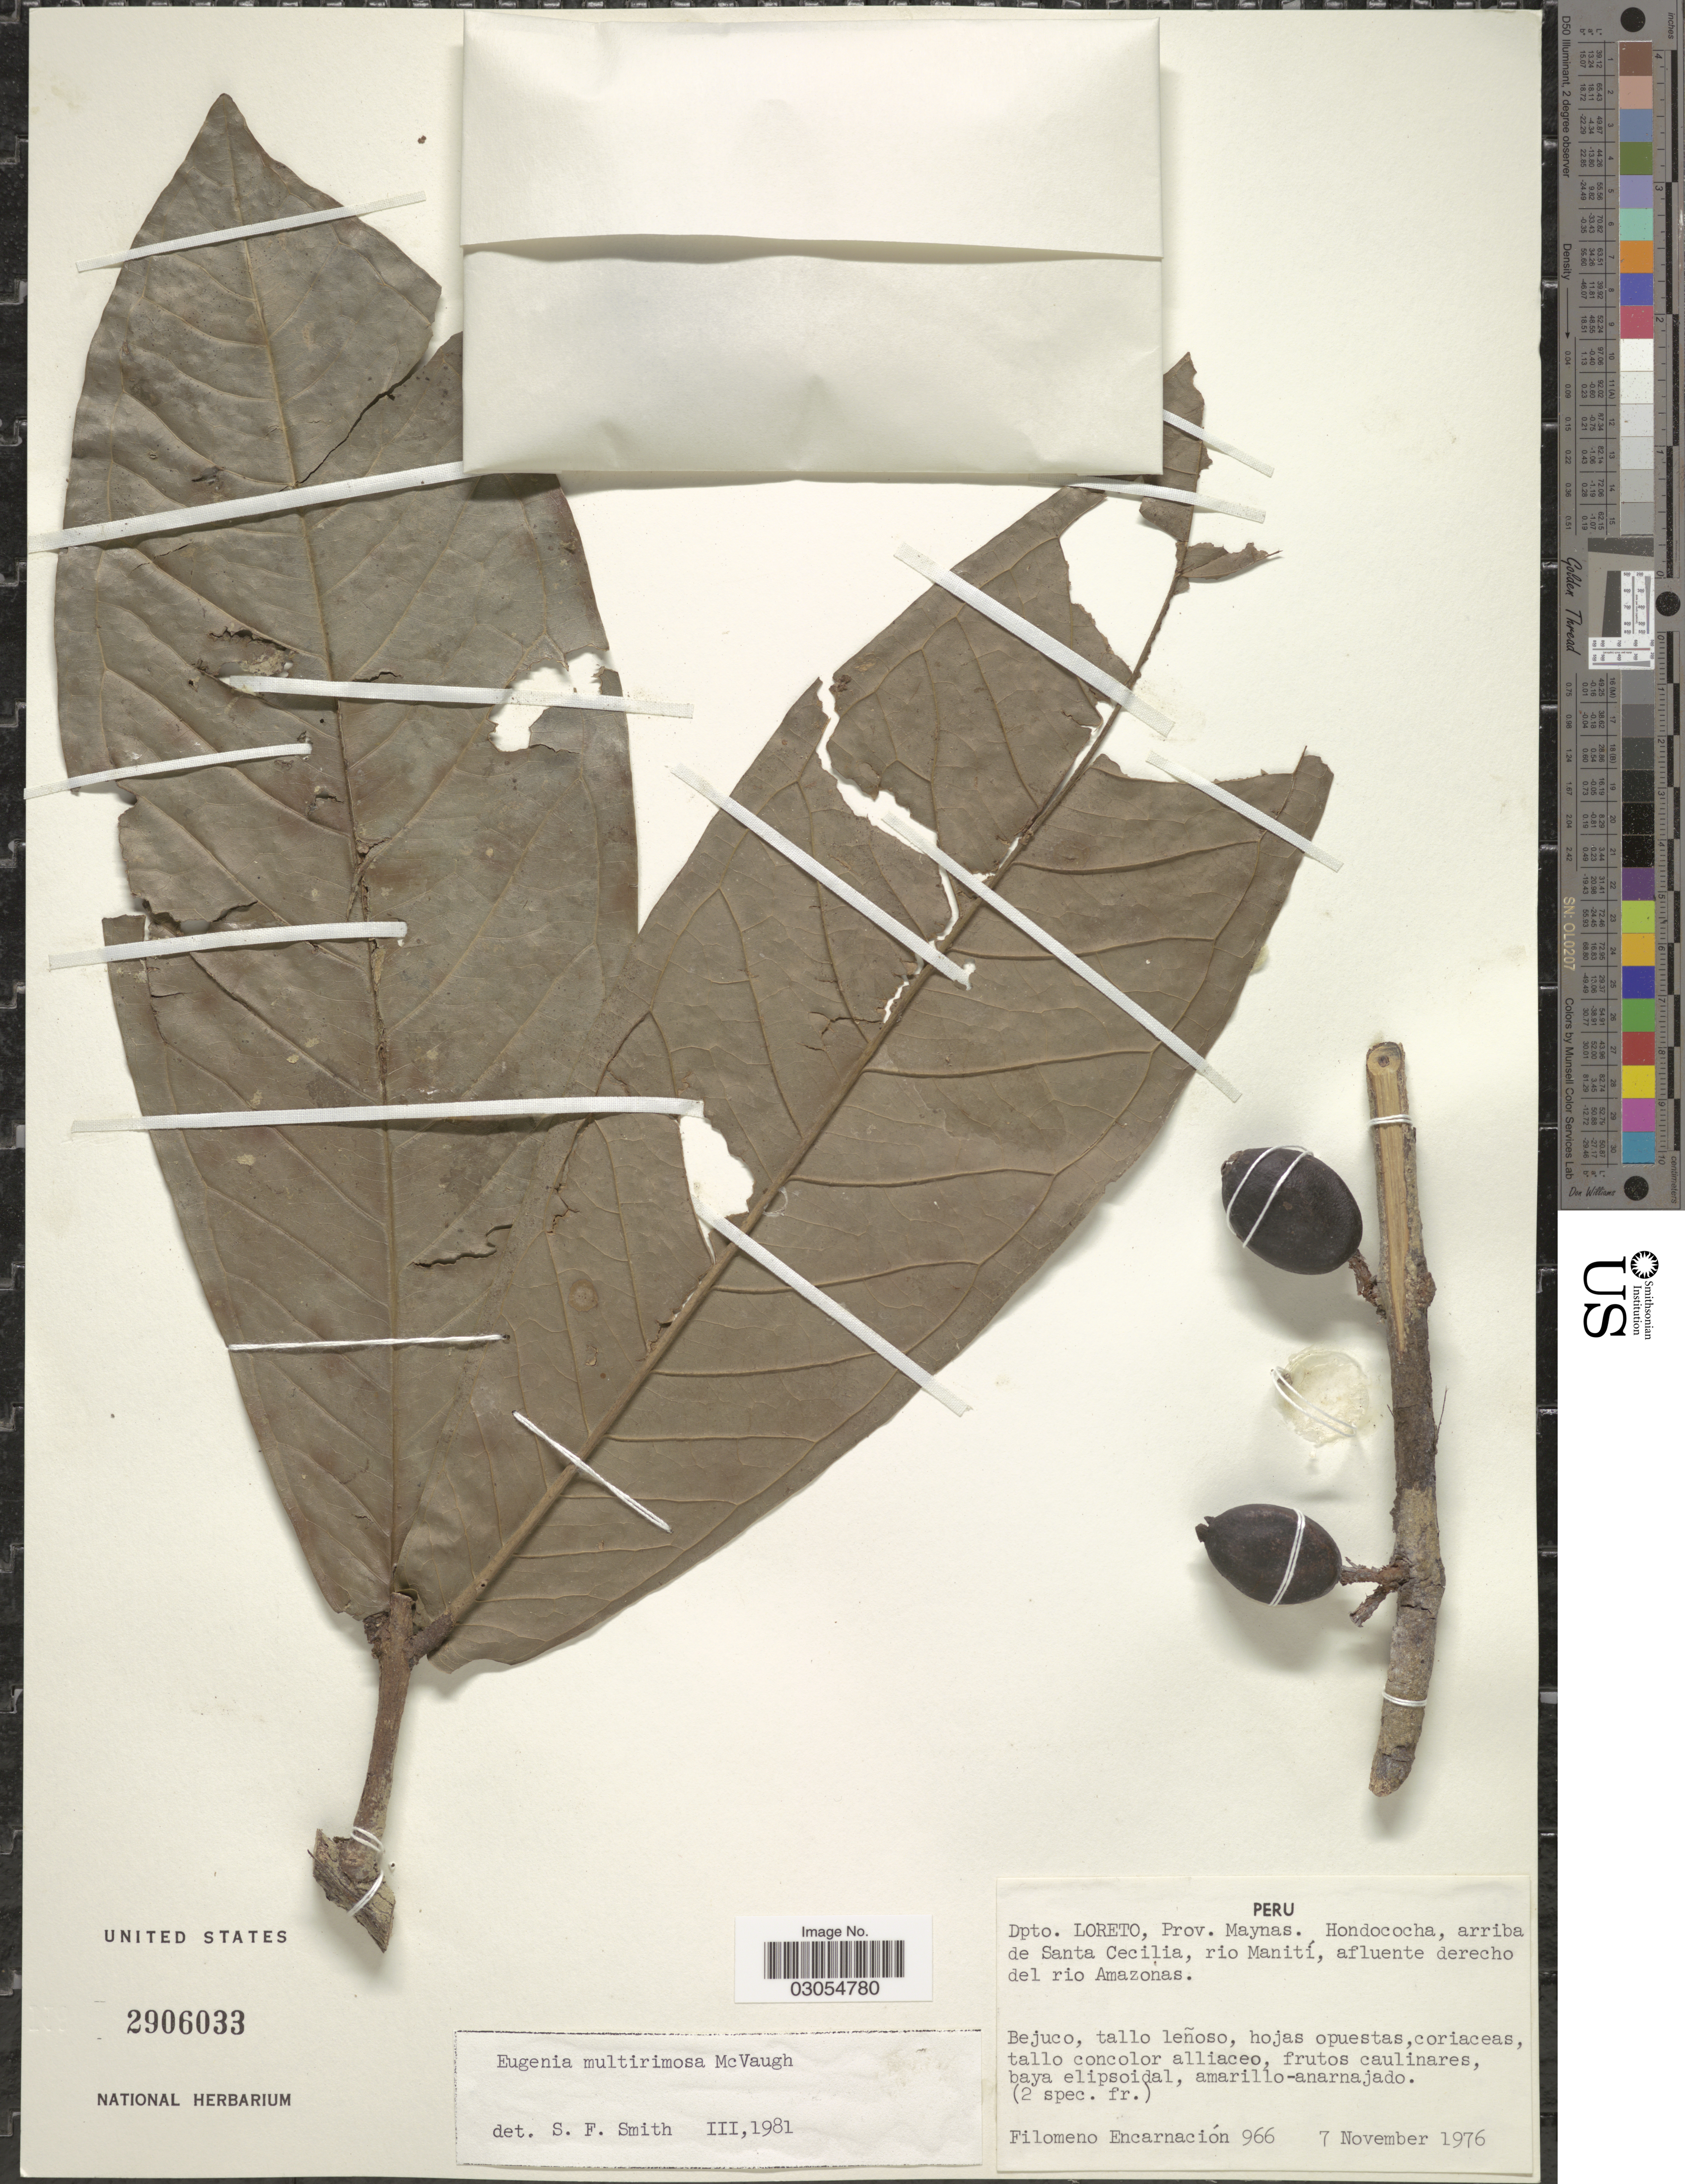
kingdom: Plantae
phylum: Tracheophyta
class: Magnoliopsida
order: Myrtales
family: Myrtaceae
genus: Eugenia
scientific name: Eugenia multirimosa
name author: McVaugh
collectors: F. Encarnación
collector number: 966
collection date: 1976-11-07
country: Peru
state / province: Loreto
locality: Dpto. Loreto, Prov. Maynas. Hondococha, arriba de Santa Cecilia, rio Manití, afluente derecho del rio Amazonas.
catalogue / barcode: US 2906033